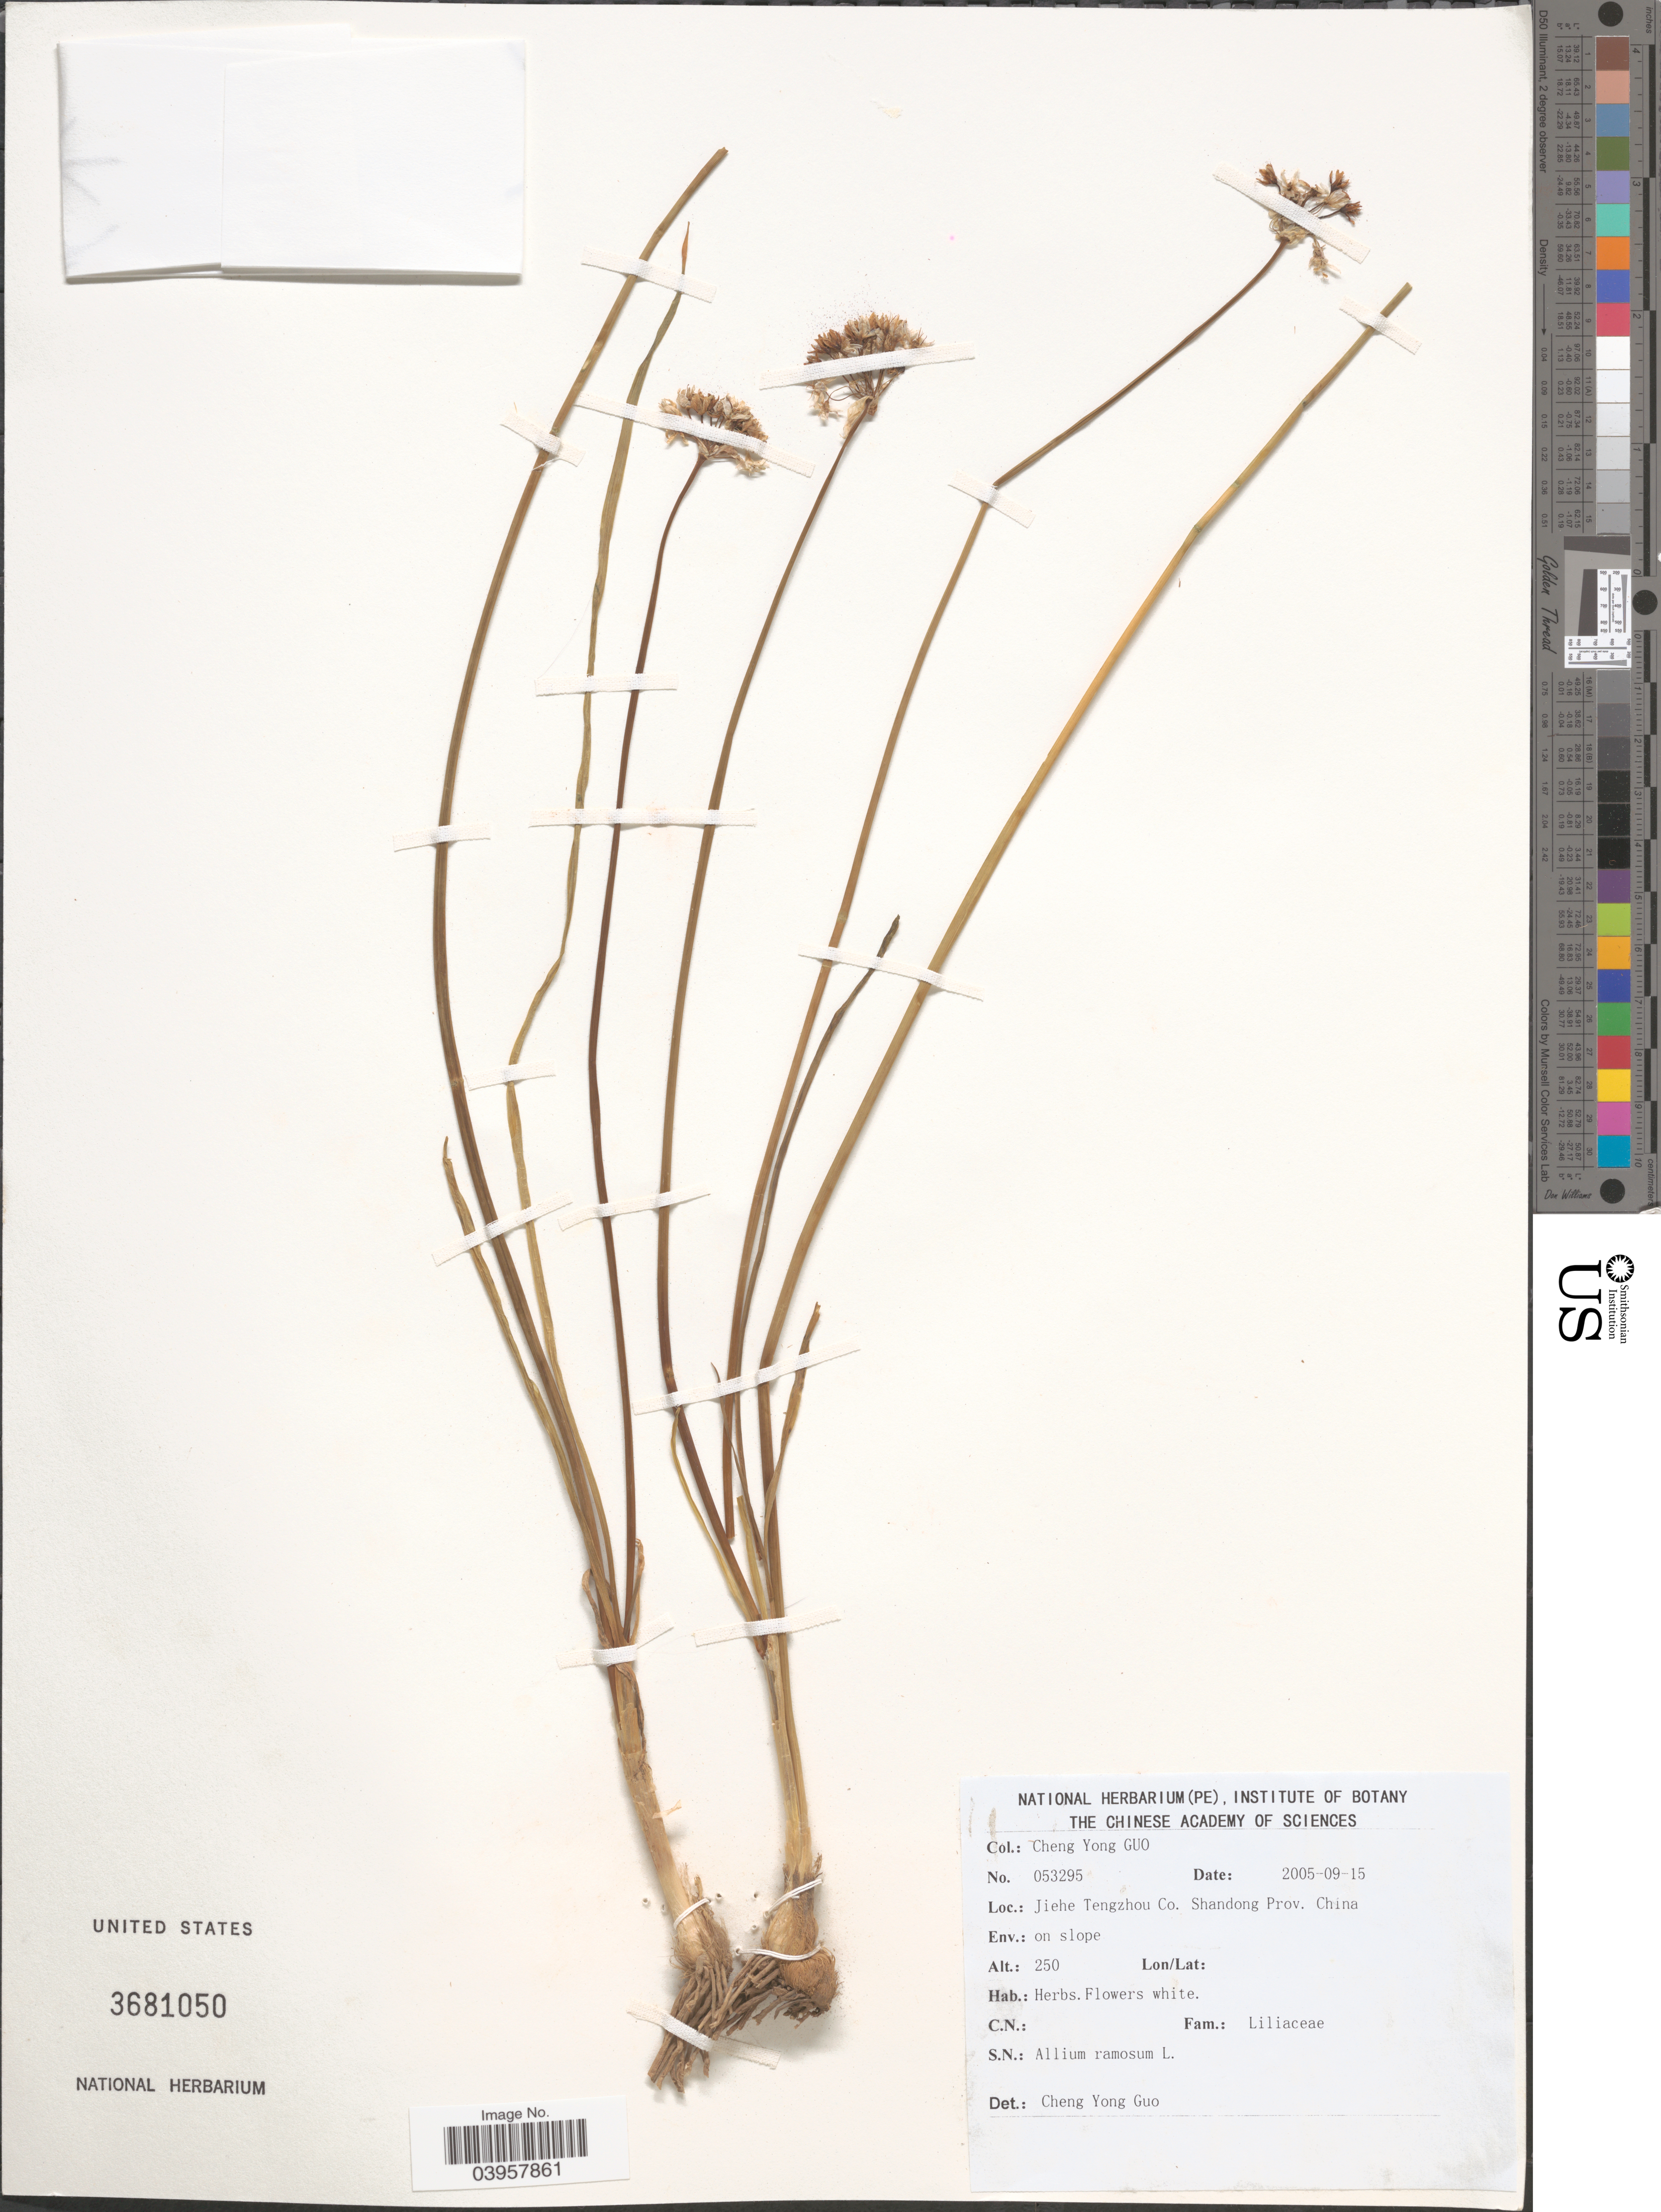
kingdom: Plantae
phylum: Tracheophyta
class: Liliopsida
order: Asparagales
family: Amaryllidaceae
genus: Allium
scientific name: Allium ramosum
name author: L.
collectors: Guo Chengyong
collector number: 053295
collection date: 2005-09-15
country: China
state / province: Shandong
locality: Jiehe Tengzhou Co.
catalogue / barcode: US 3681050